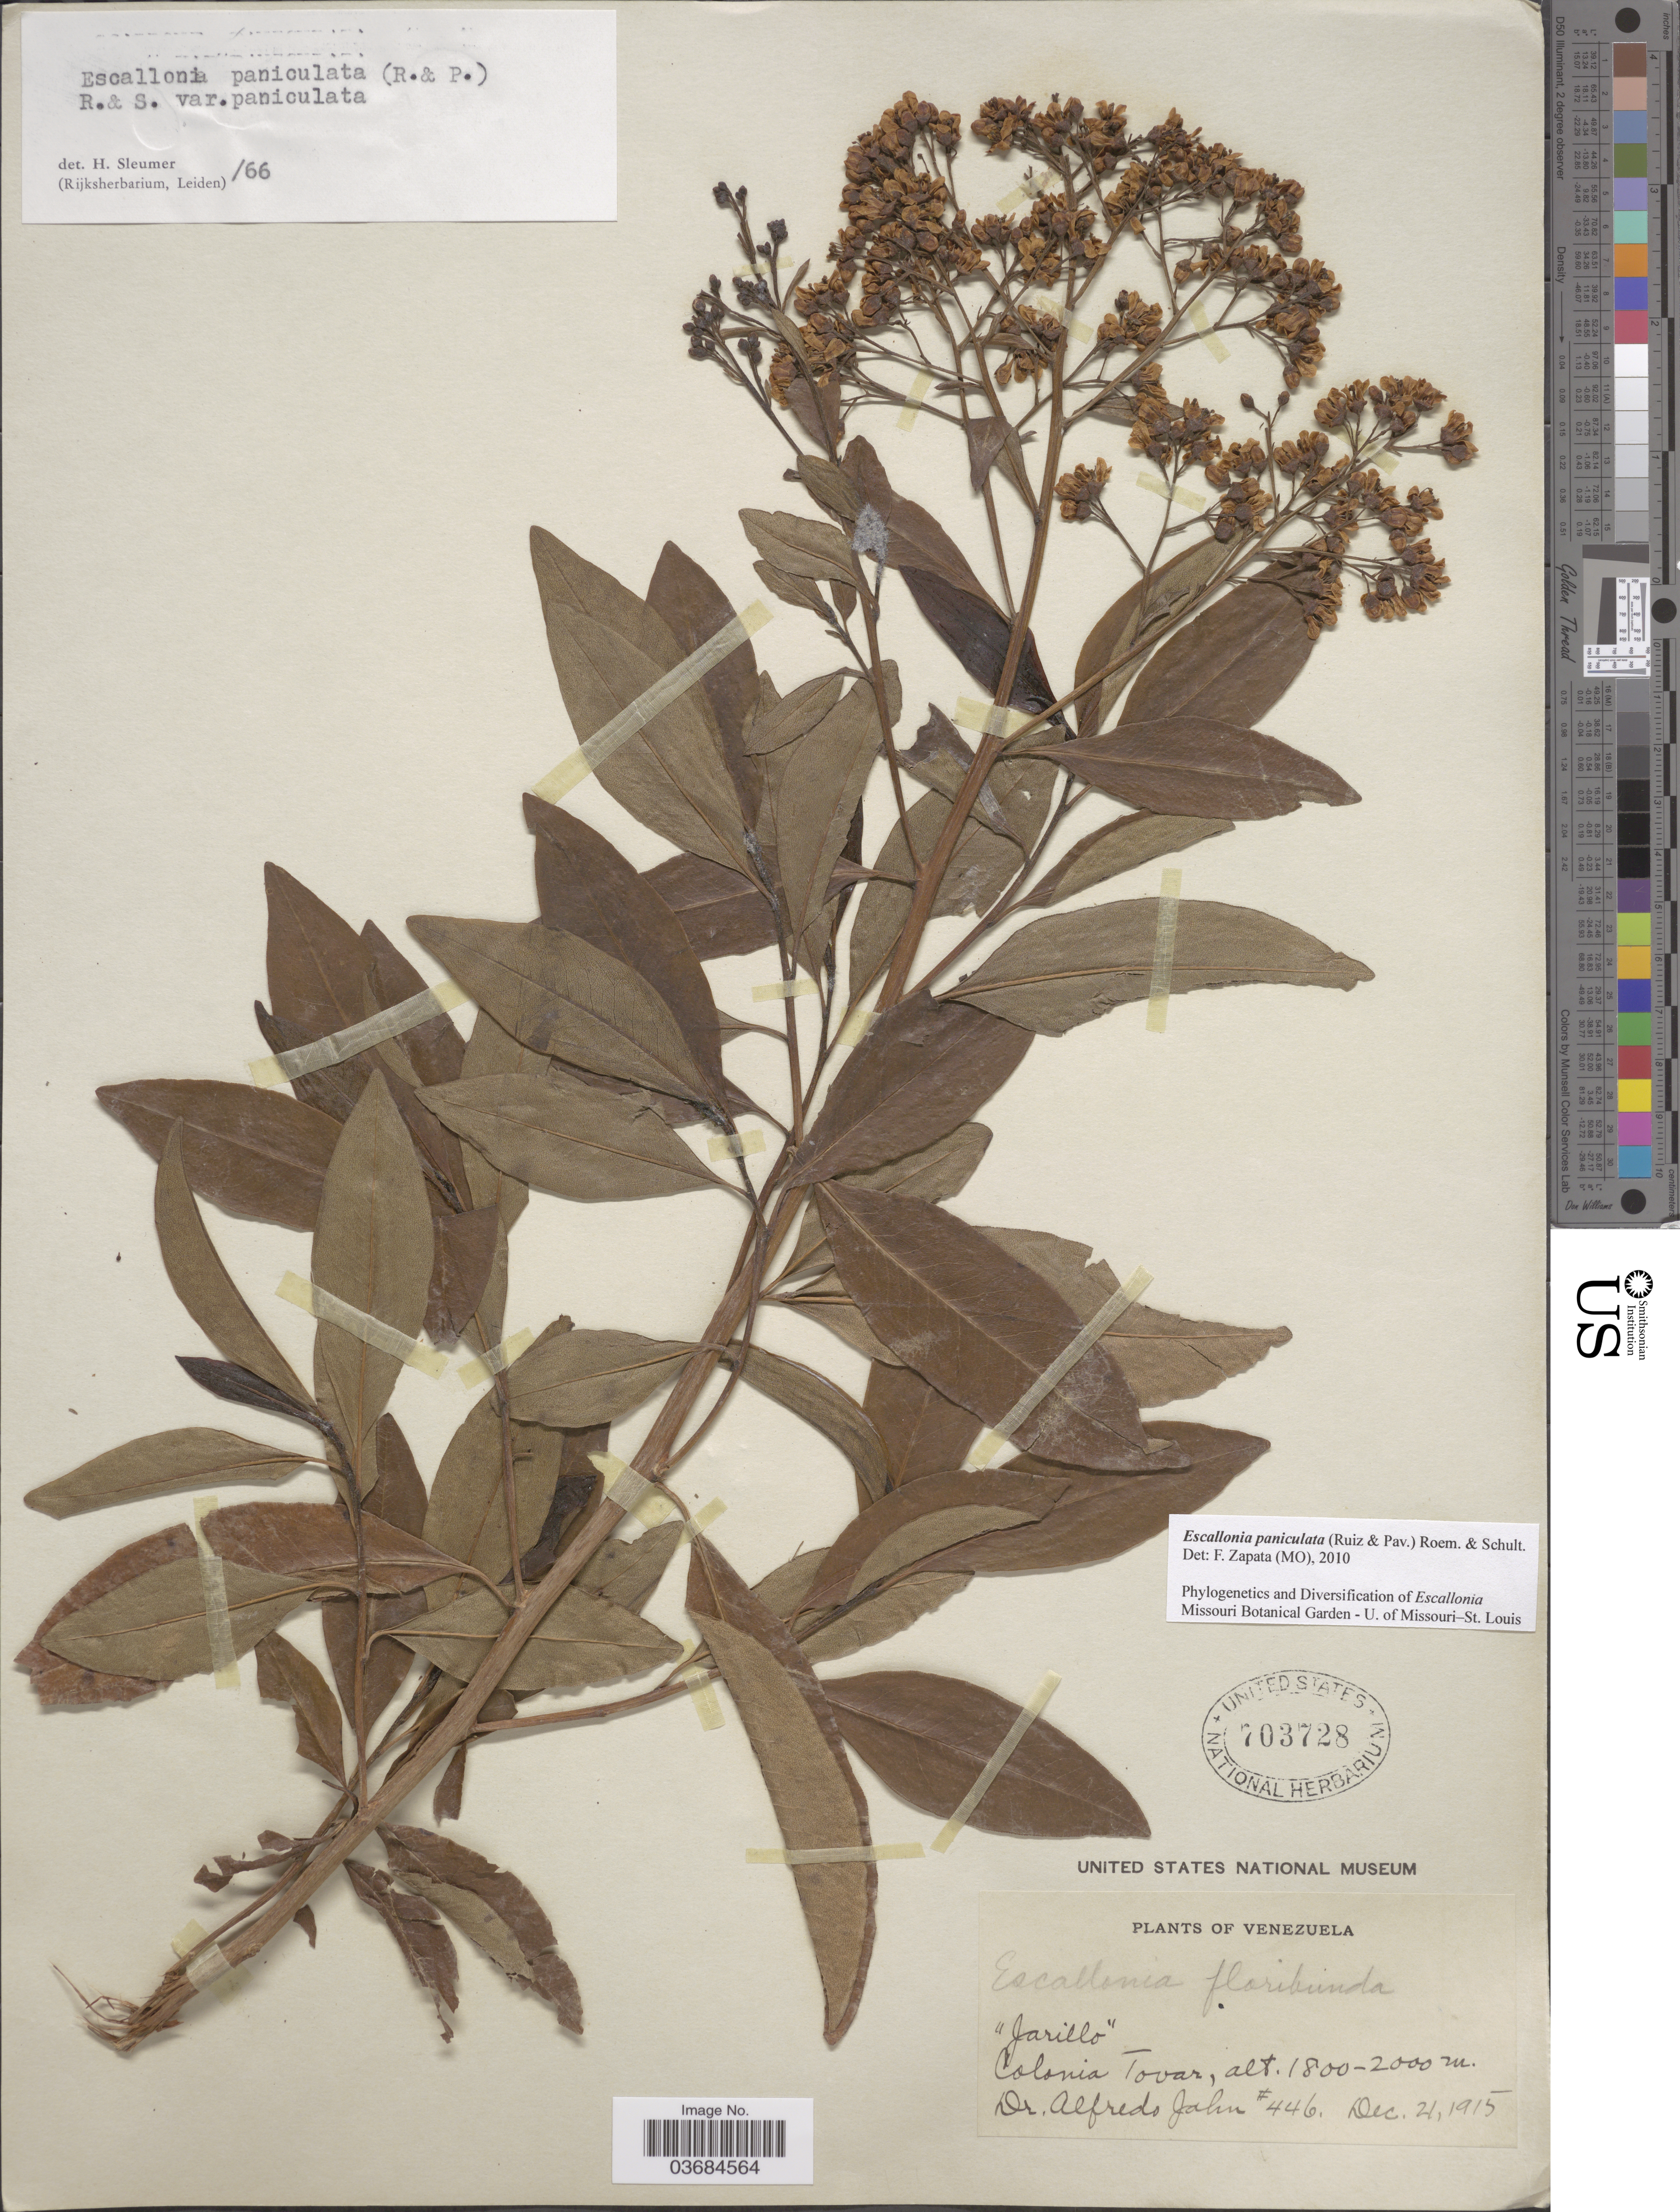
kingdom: Plantae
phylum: Tracheophyta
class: Magnoliopsida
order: Escalloniales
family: Escalloniaceae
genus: Escallonia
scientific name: Escallonia paniculata var. paniculata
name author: (Ruiz & Pav.) Roem. & Schult.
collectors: A. Jahn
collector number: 446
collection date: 1915-12-21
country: Venezuela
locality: Colonia Tovar.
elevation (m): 1800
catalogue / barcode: US 703728